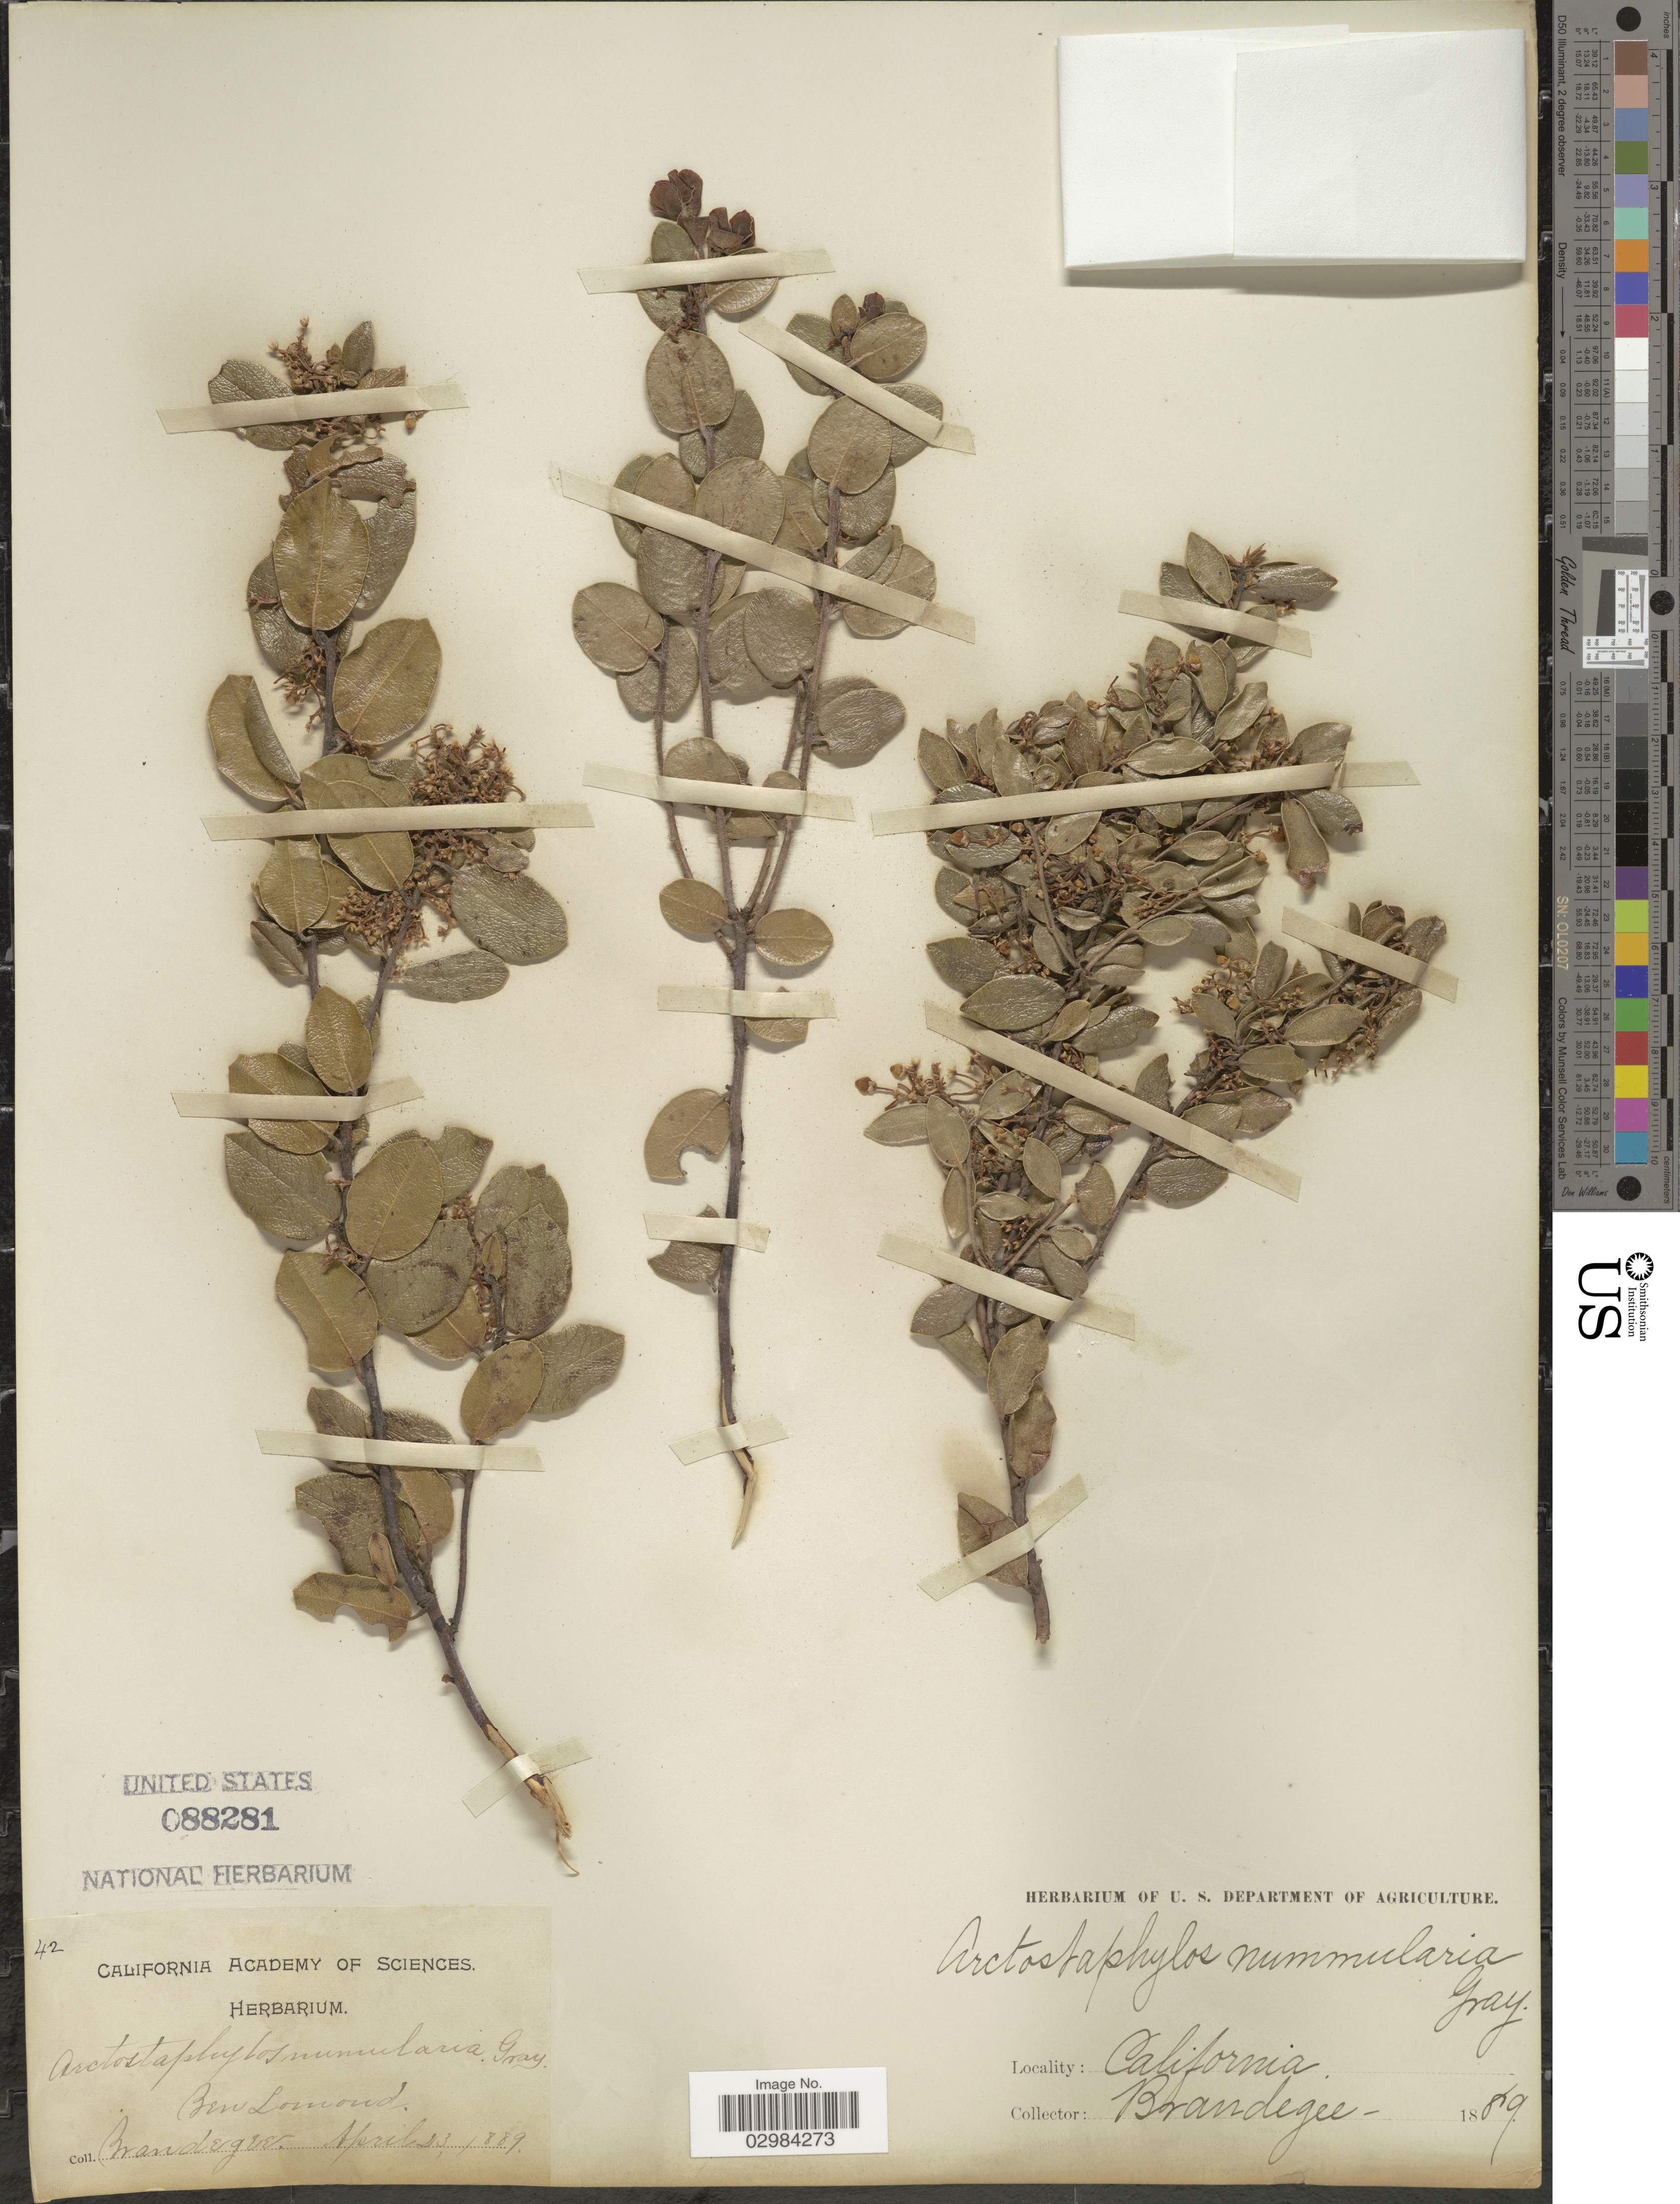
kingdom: Plantae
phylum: Tracheophyta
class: Magnoliopsida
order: Ericales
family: Ericaceae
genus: Arctostaphylos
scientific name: Arctostaphylos nummularia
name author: A. Gray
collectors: -- Brandegee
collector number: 42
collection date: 1889-04-23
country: United States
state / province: California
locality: Ben Lomond.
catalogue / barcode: US 88281